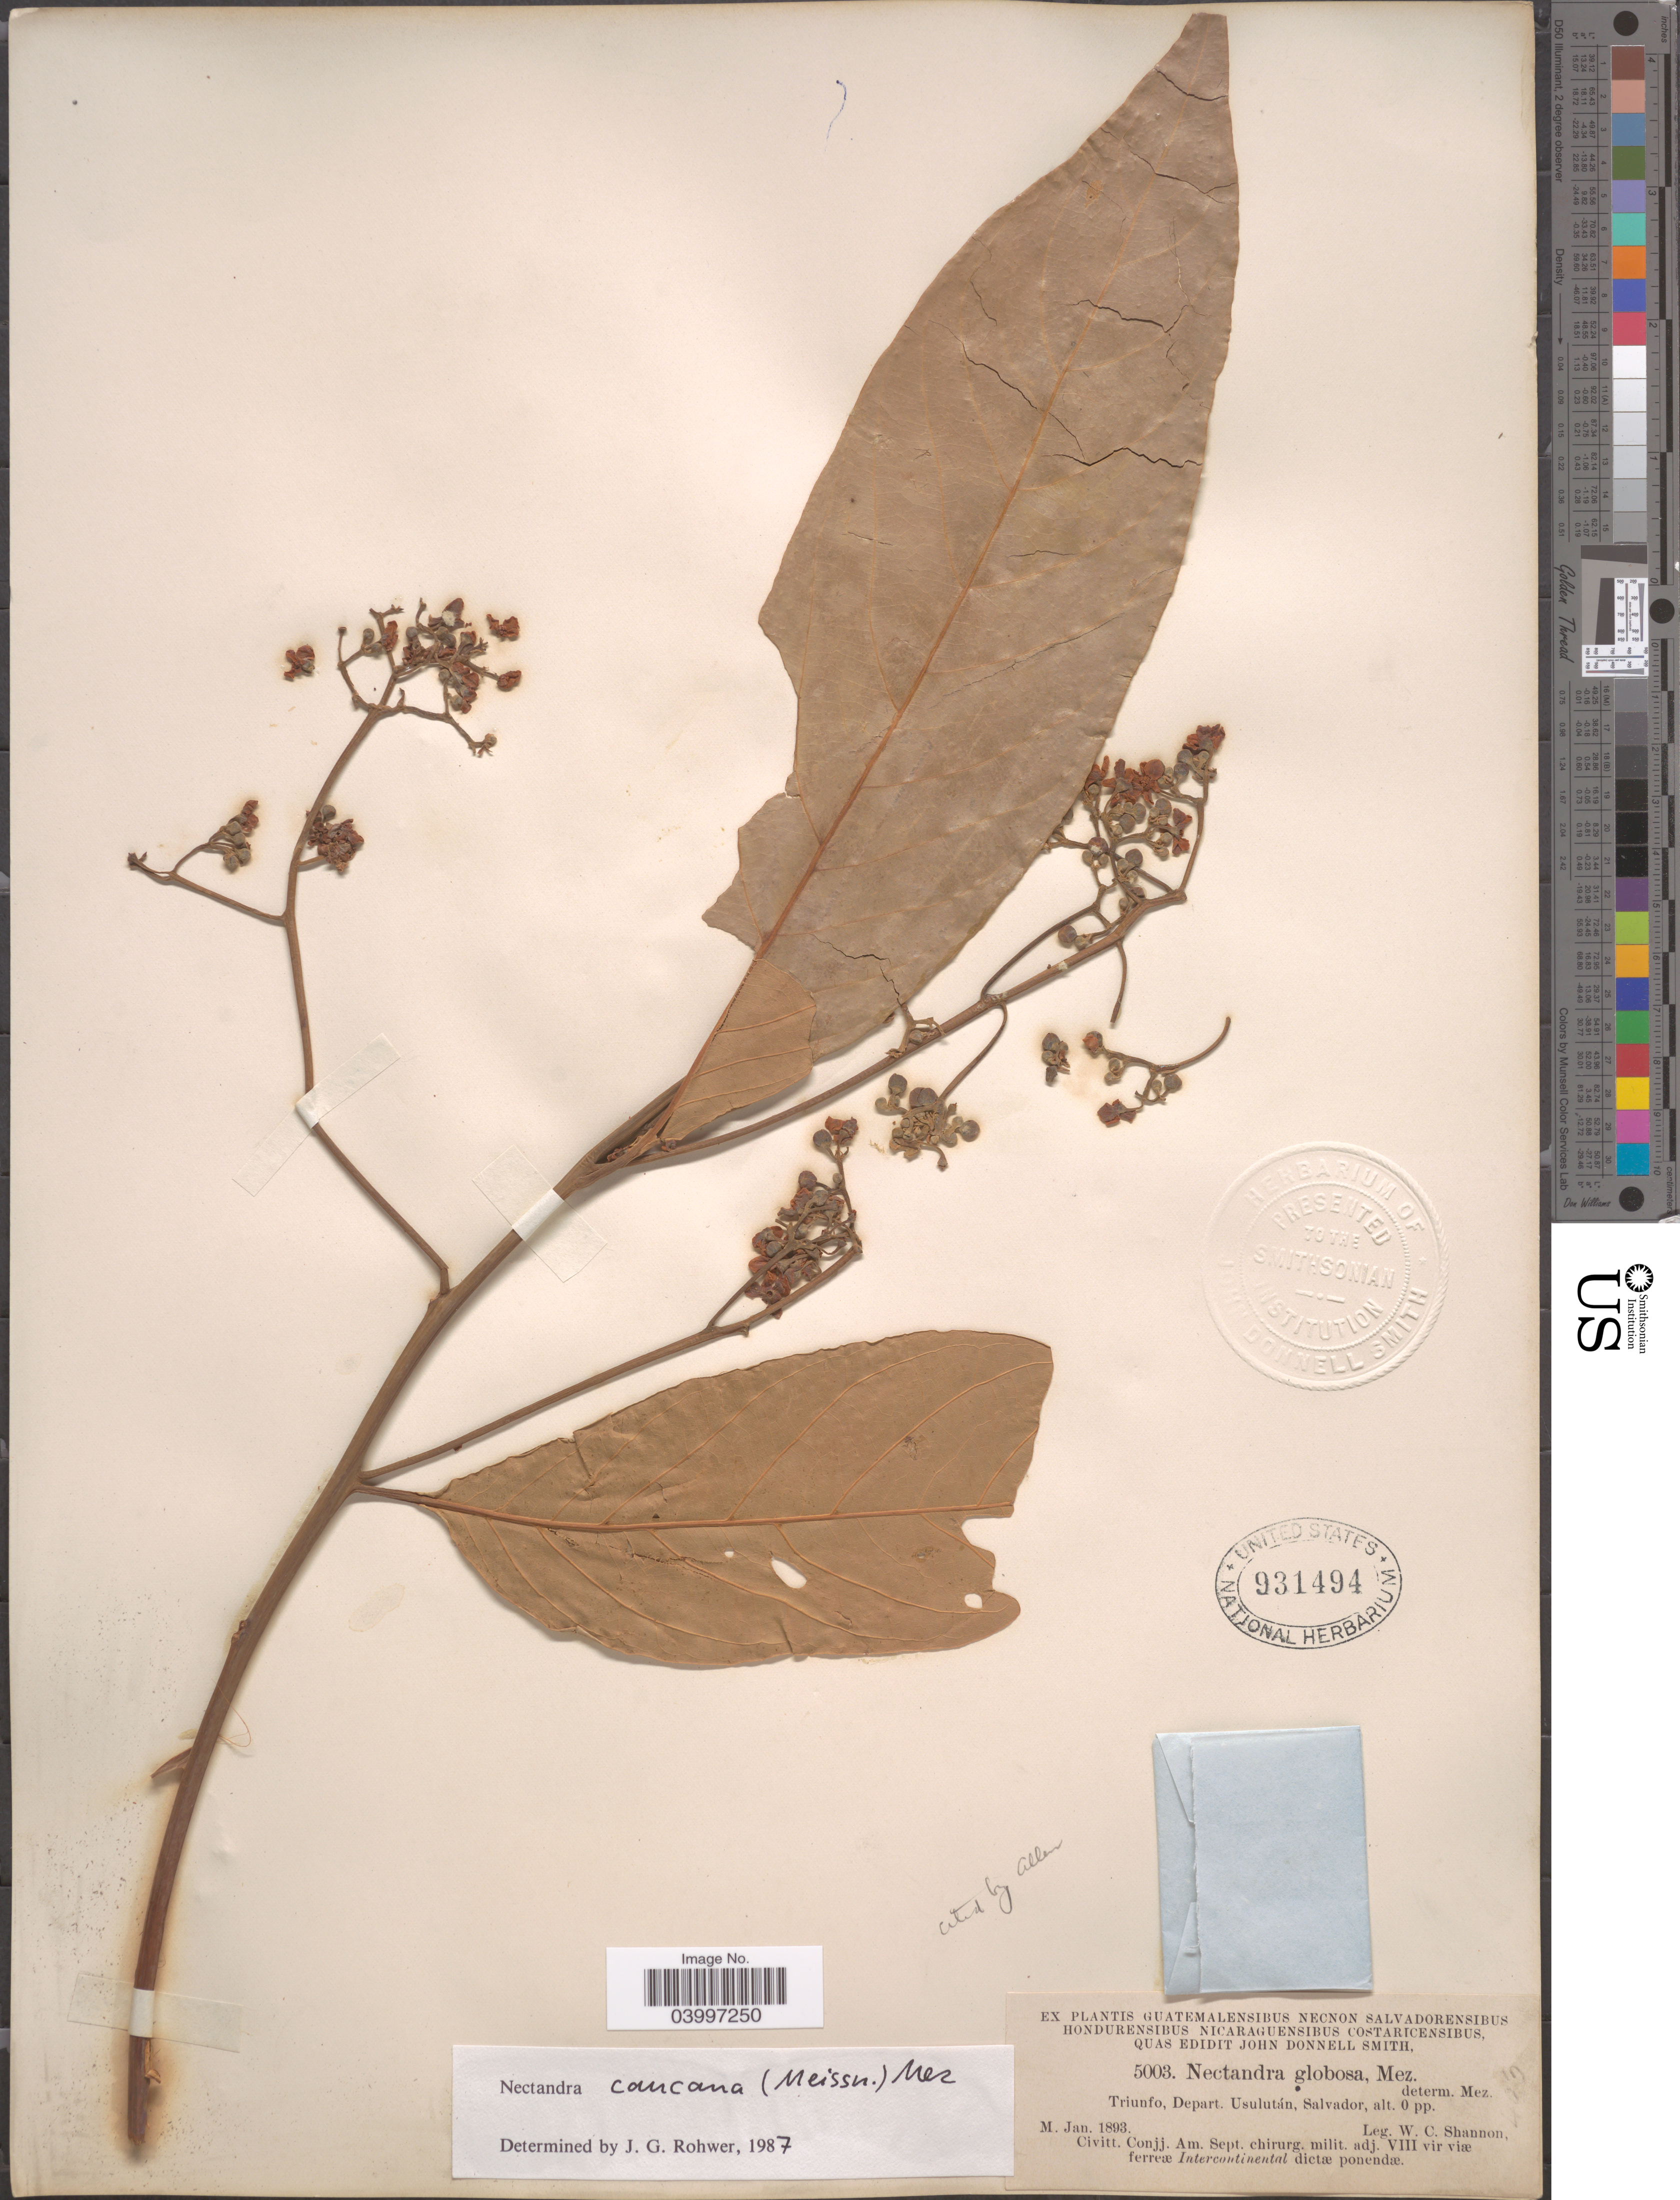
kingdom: Plantae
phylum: Tracheophyta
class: Magnoliopsida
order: Laurales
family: Lauraceae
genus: Nectandra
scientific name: Nectandra caucana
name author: (Meisn.) Mez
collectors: W. C. Shannon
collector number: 5003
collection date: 1893-01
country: El Salvador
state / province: Usulutan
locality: Triunfo, Depart. Usulután, Salvador.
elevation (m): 0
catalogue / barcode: US 931494